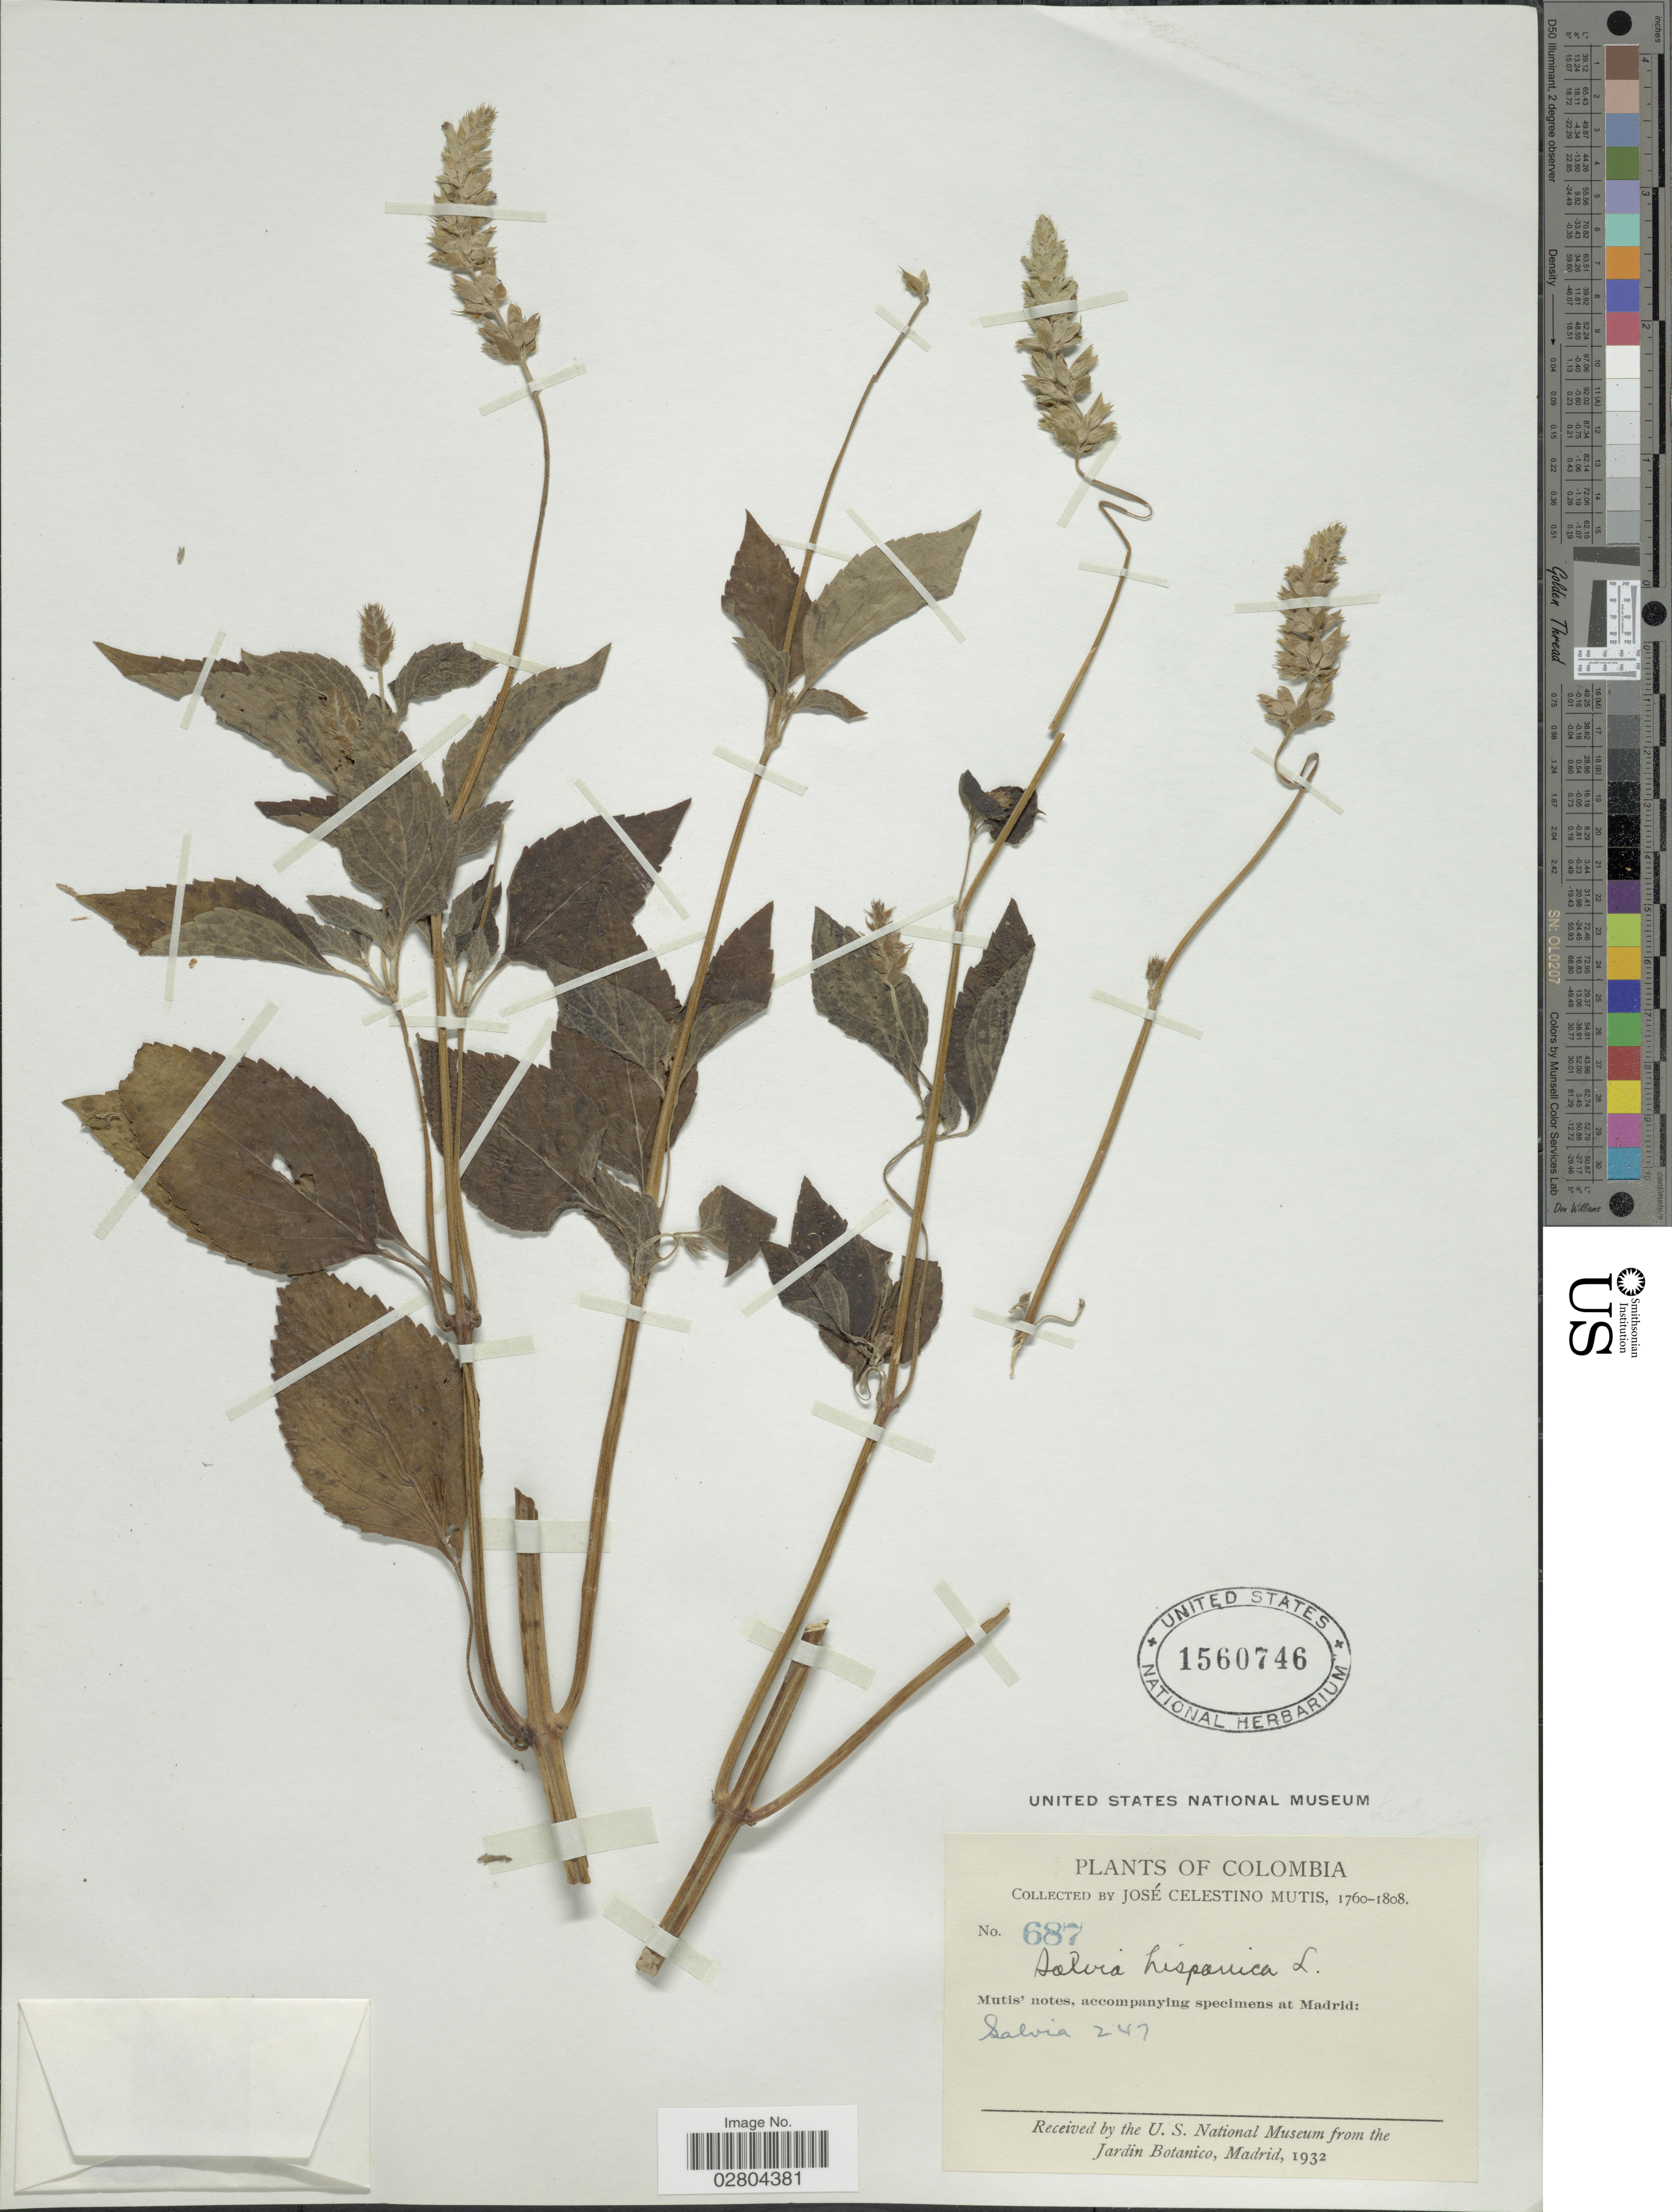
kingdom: Plantae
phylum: Tracheophyta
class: Magnoliopsida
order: Lamiales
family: Lamiaceae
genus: Salvia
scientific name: Salvia hispanica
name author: L.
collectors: J. C. B. Mutis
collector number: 687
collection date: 1760/1808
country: Colombia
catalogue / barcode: US 1560746